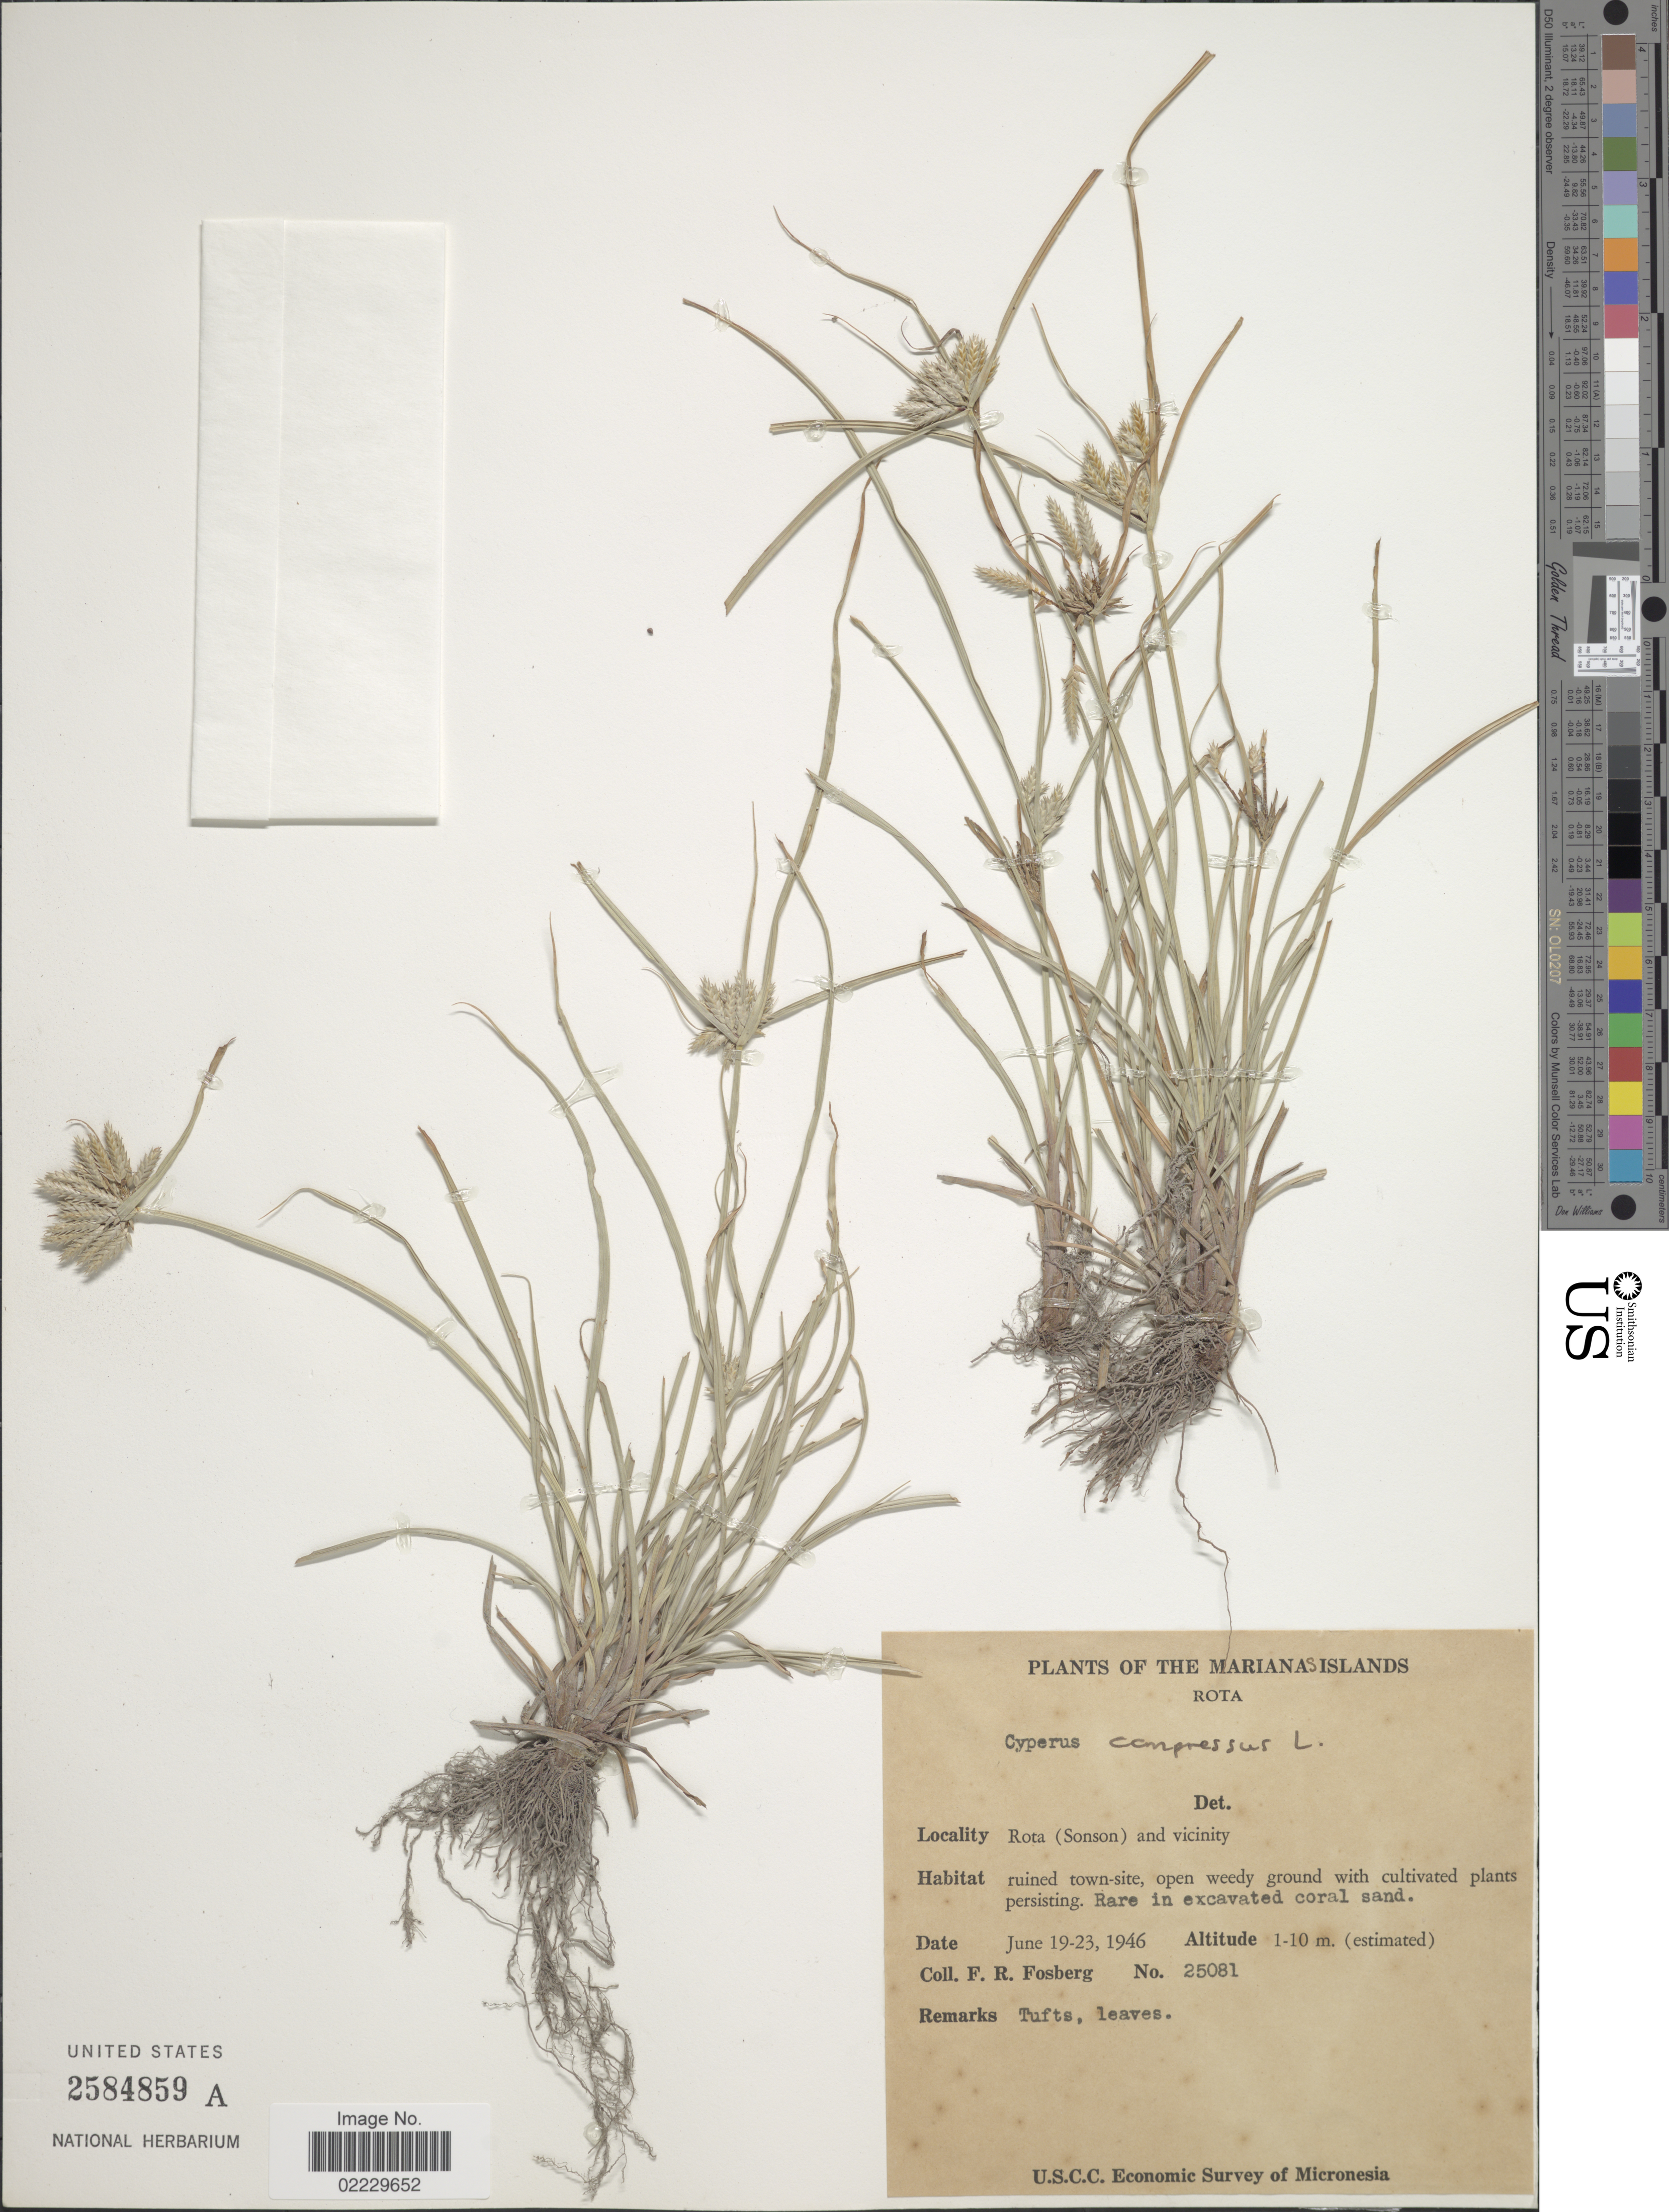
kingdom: Plantae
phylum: Tracheophyta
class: Liliopsida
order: Poales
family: Cyperaceae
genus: Cyperus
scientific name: Cyperus compressus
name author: L.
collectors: F. R. Fosberg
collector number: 25081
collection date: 1946-06-19/1946-06-23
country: Northern Mariana Islands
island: Rota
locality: Rota (Sonson) and vicinity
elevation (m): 1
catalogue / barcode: US 2584859A